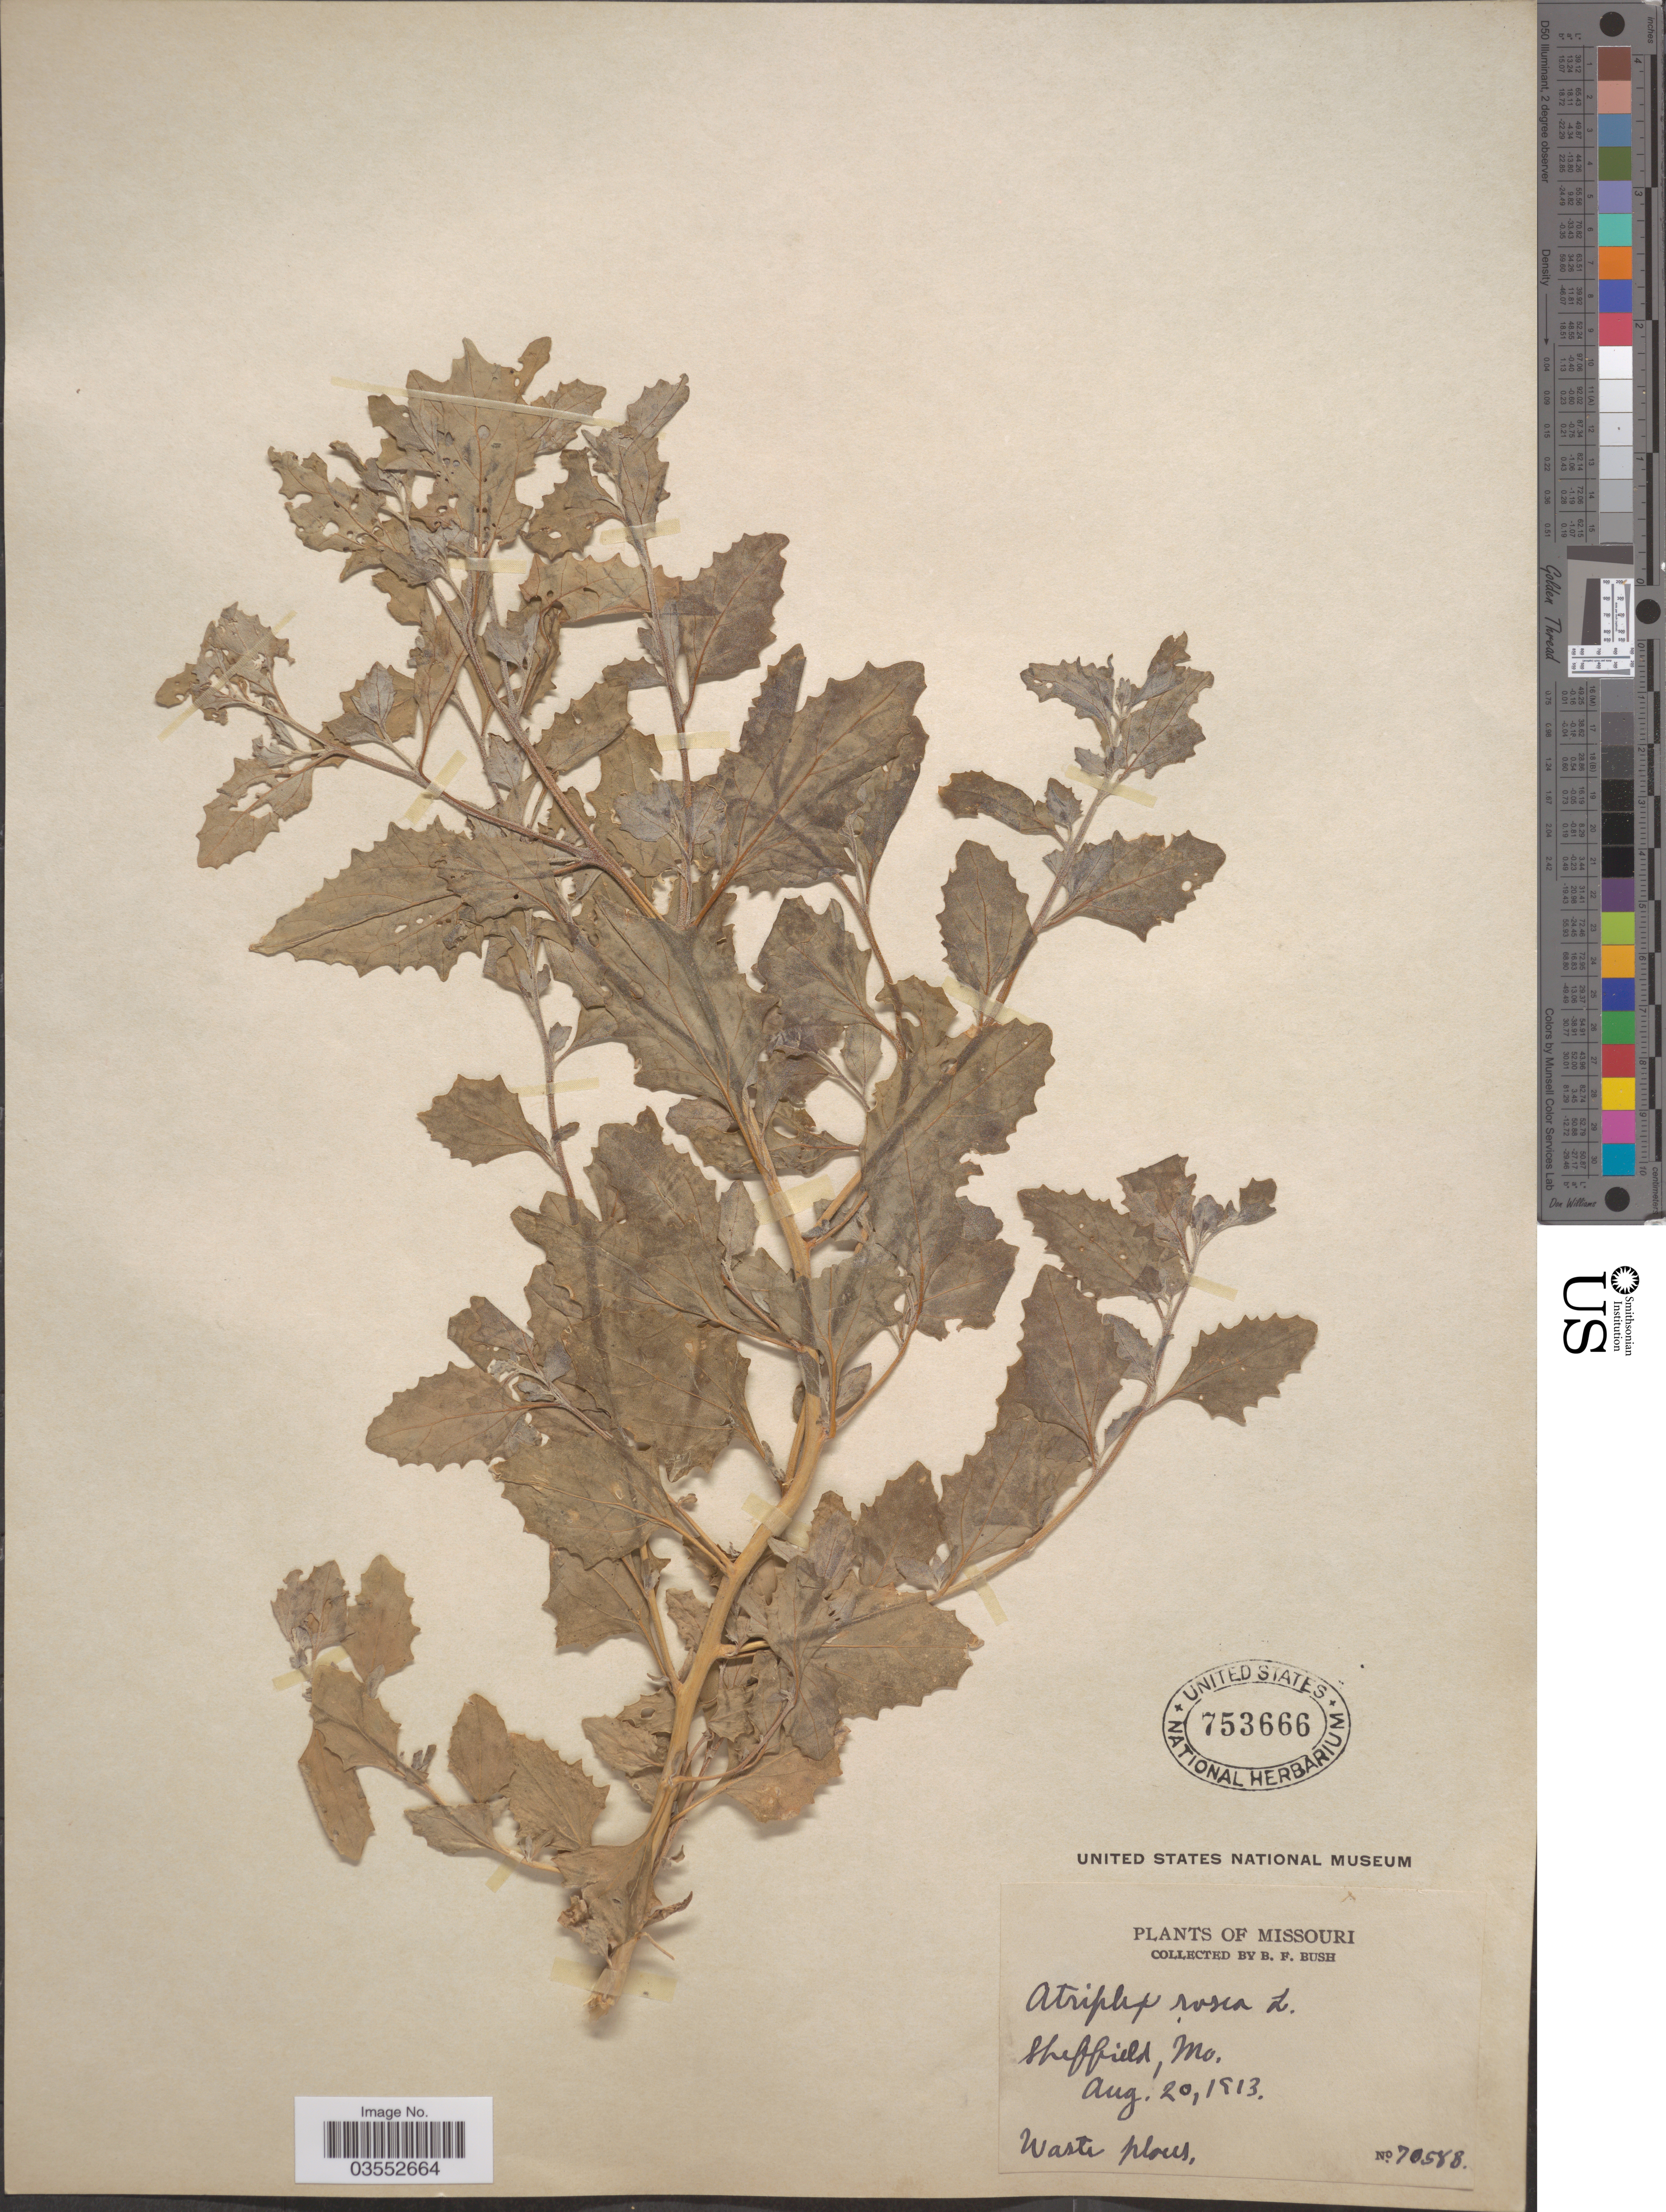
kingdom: Plantae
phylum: Tracheophyta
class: Magnoliopsida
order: Caryophyllales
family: Amaranthaceae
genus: Atriplex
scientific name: Atriplex rosea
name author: L.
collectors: B. F. Bush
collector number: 70588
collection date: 1913-08-20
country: United States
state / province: Missouri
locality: Sheffield.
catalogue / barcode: US 753666